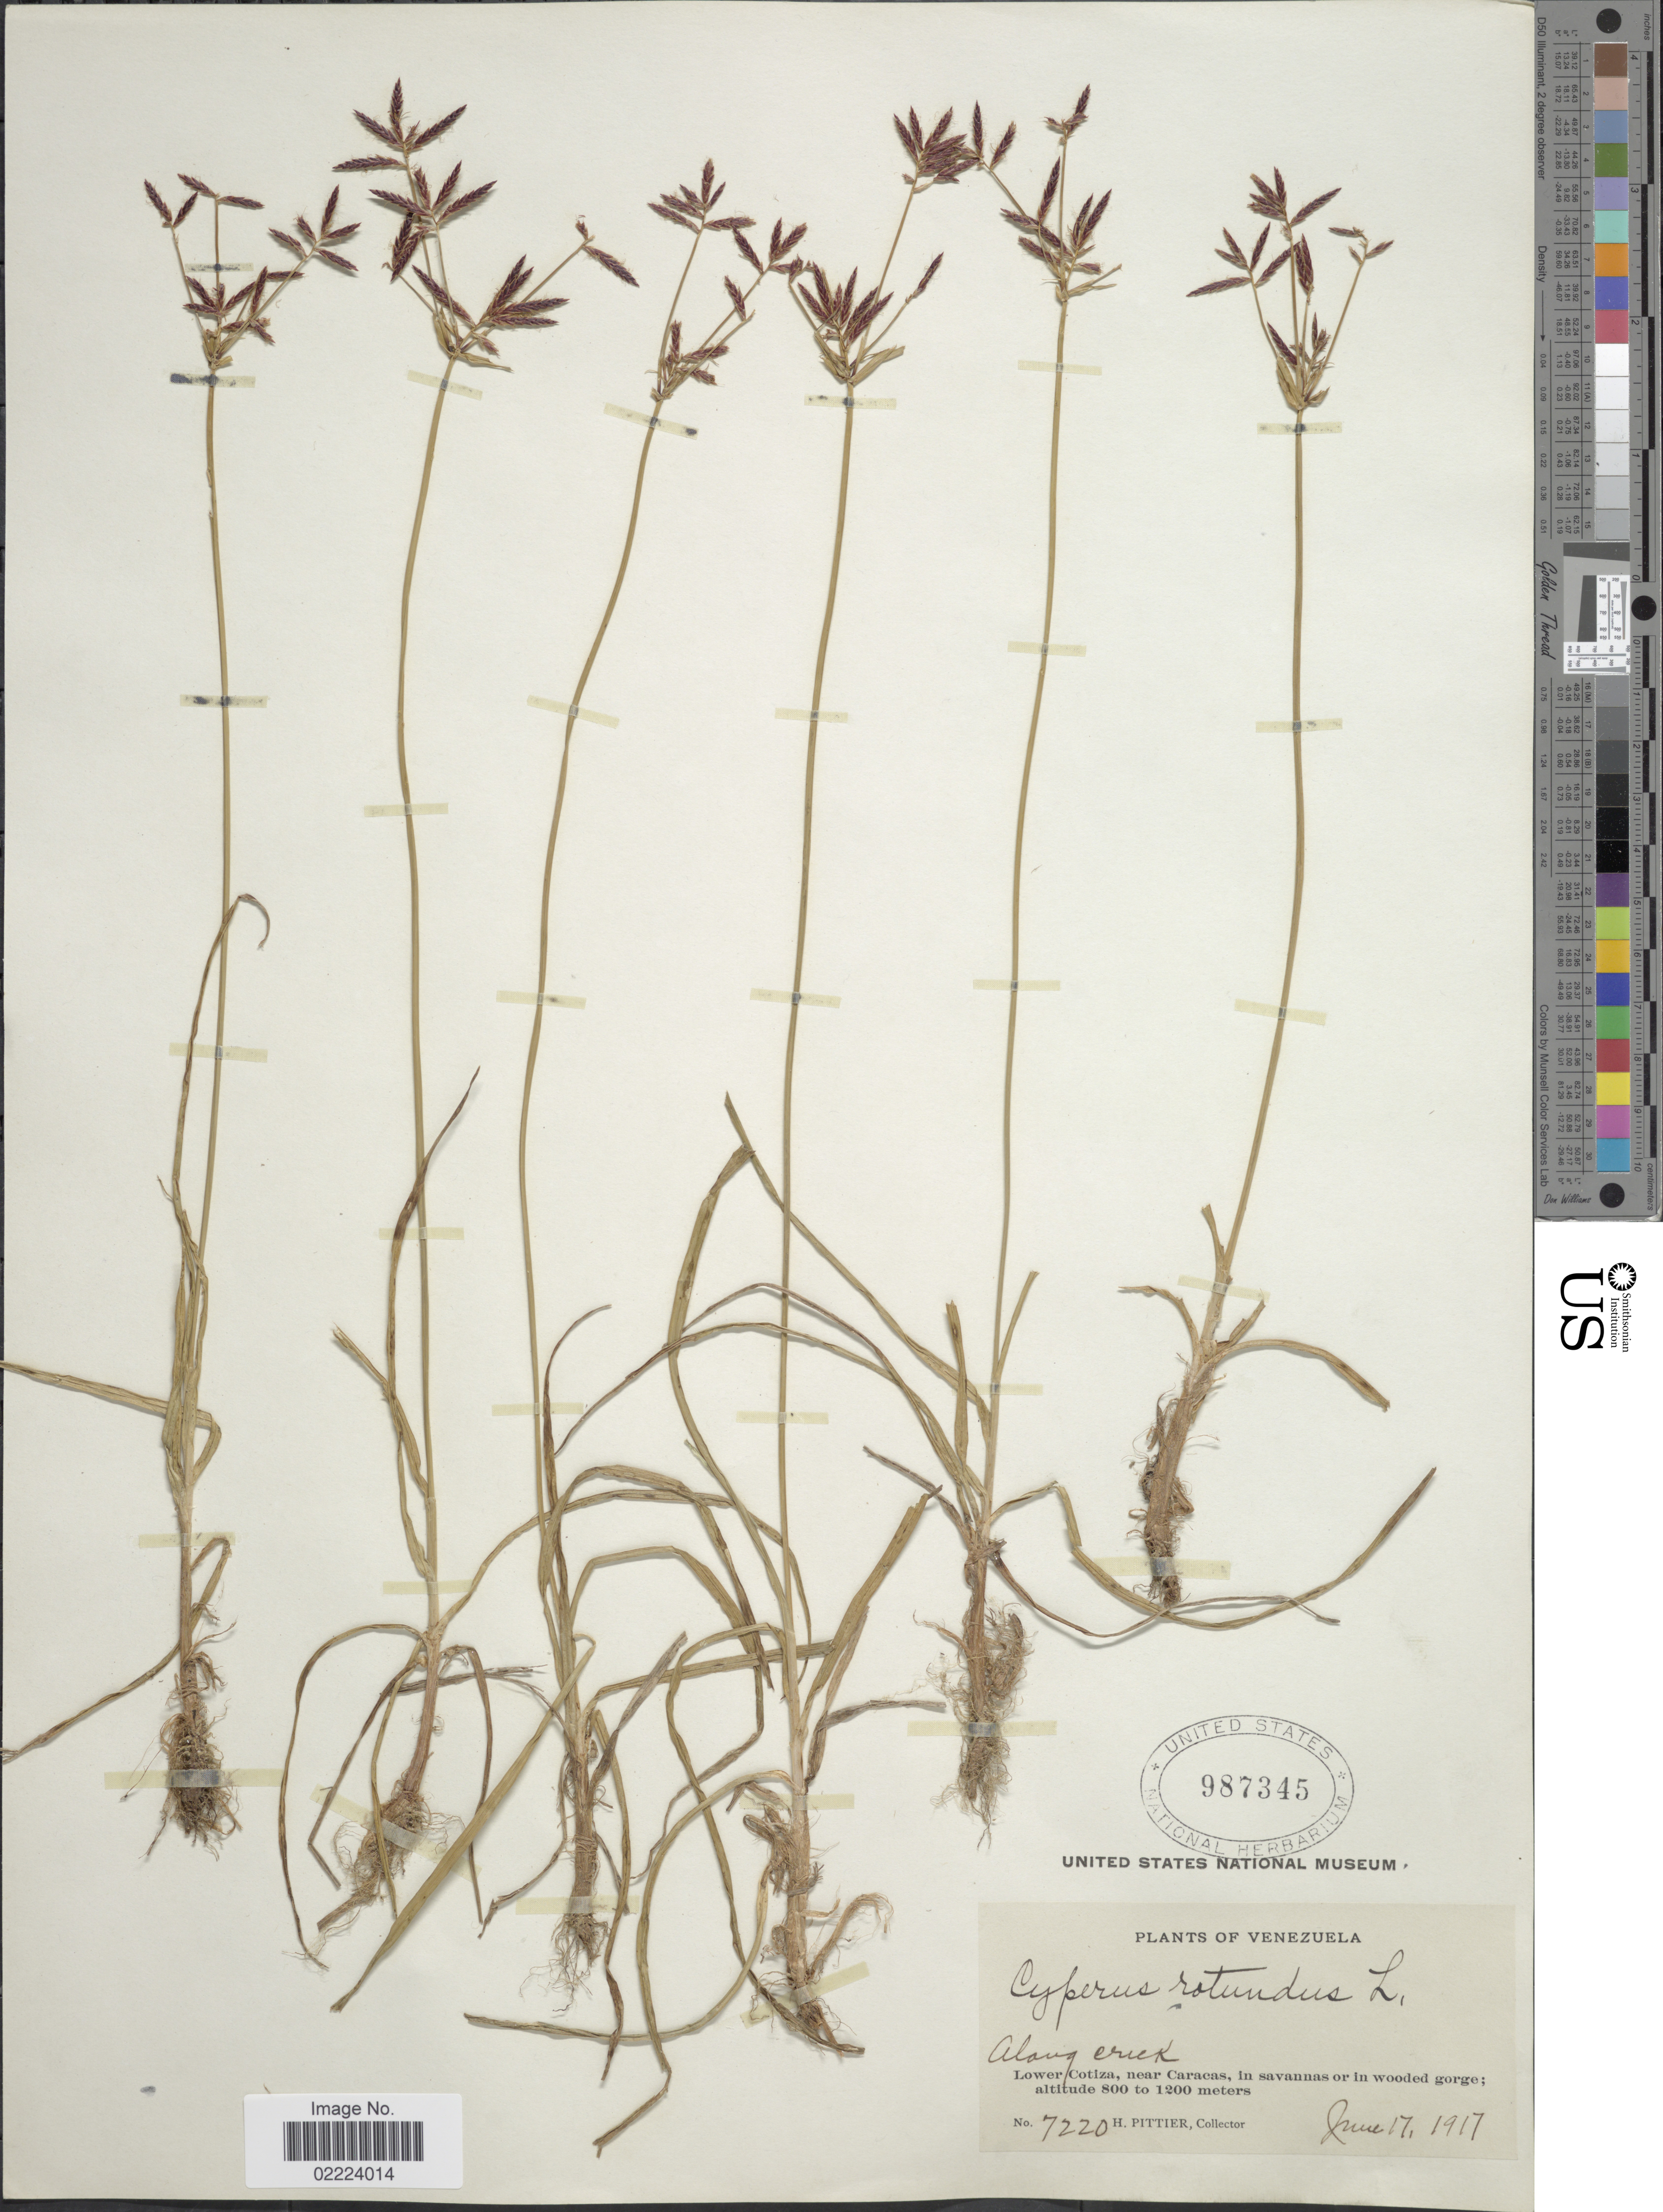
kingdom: Plantae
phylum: Tracheophyta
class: Liliopsida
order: Poales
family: Cyperaceae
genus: Cyperus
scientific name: Cyperus rotundus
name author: L.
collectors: H. F. Pittier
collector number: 7220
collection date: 1917-06-17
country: Venezuela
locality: Lower Cotiza, near Caracas, in savannas or in wood gorge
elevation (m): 800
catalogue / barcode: US 987345